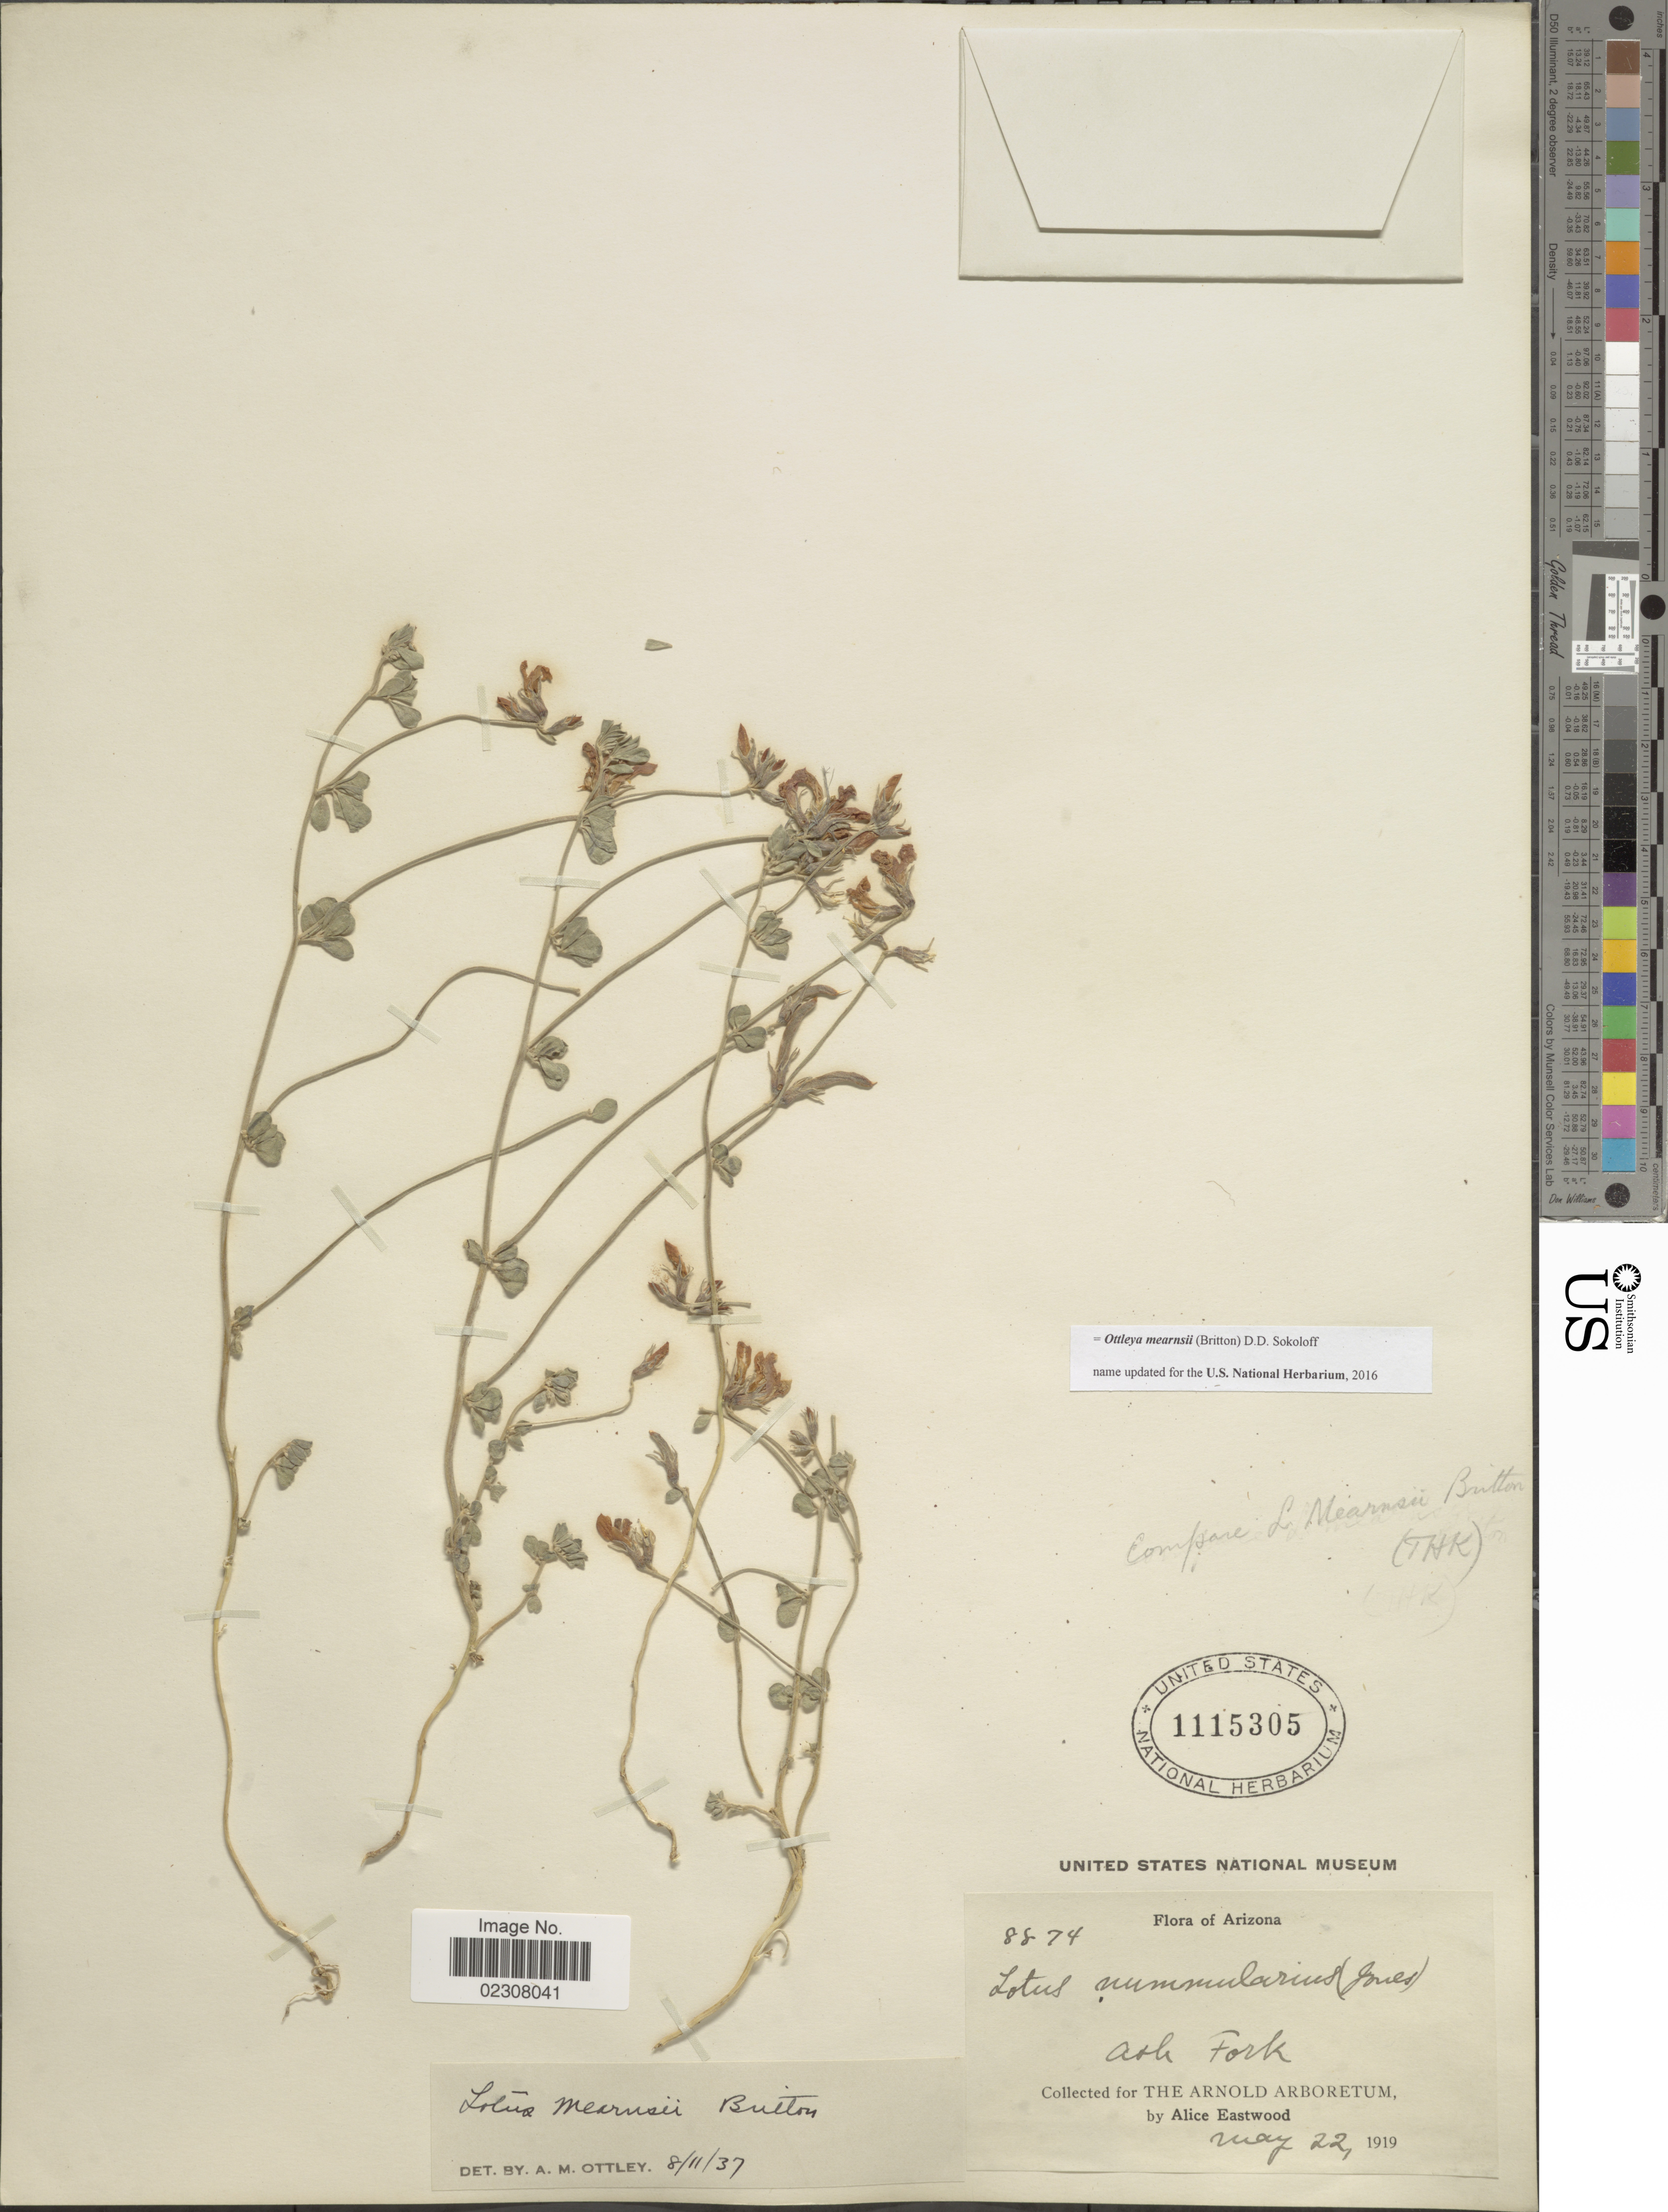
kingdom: Plantae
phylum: Tracheophyta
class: Magnoliopsida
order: Fabales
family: Fabaceae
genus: Ottleya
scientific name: Ottleya mearnsii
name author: (Britton) D.D. Sokoloff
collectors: A. Eastwood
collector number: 8874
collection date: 1919-05-22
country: United States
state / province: Arizona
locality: Ash Fork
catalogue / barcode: US 1115305